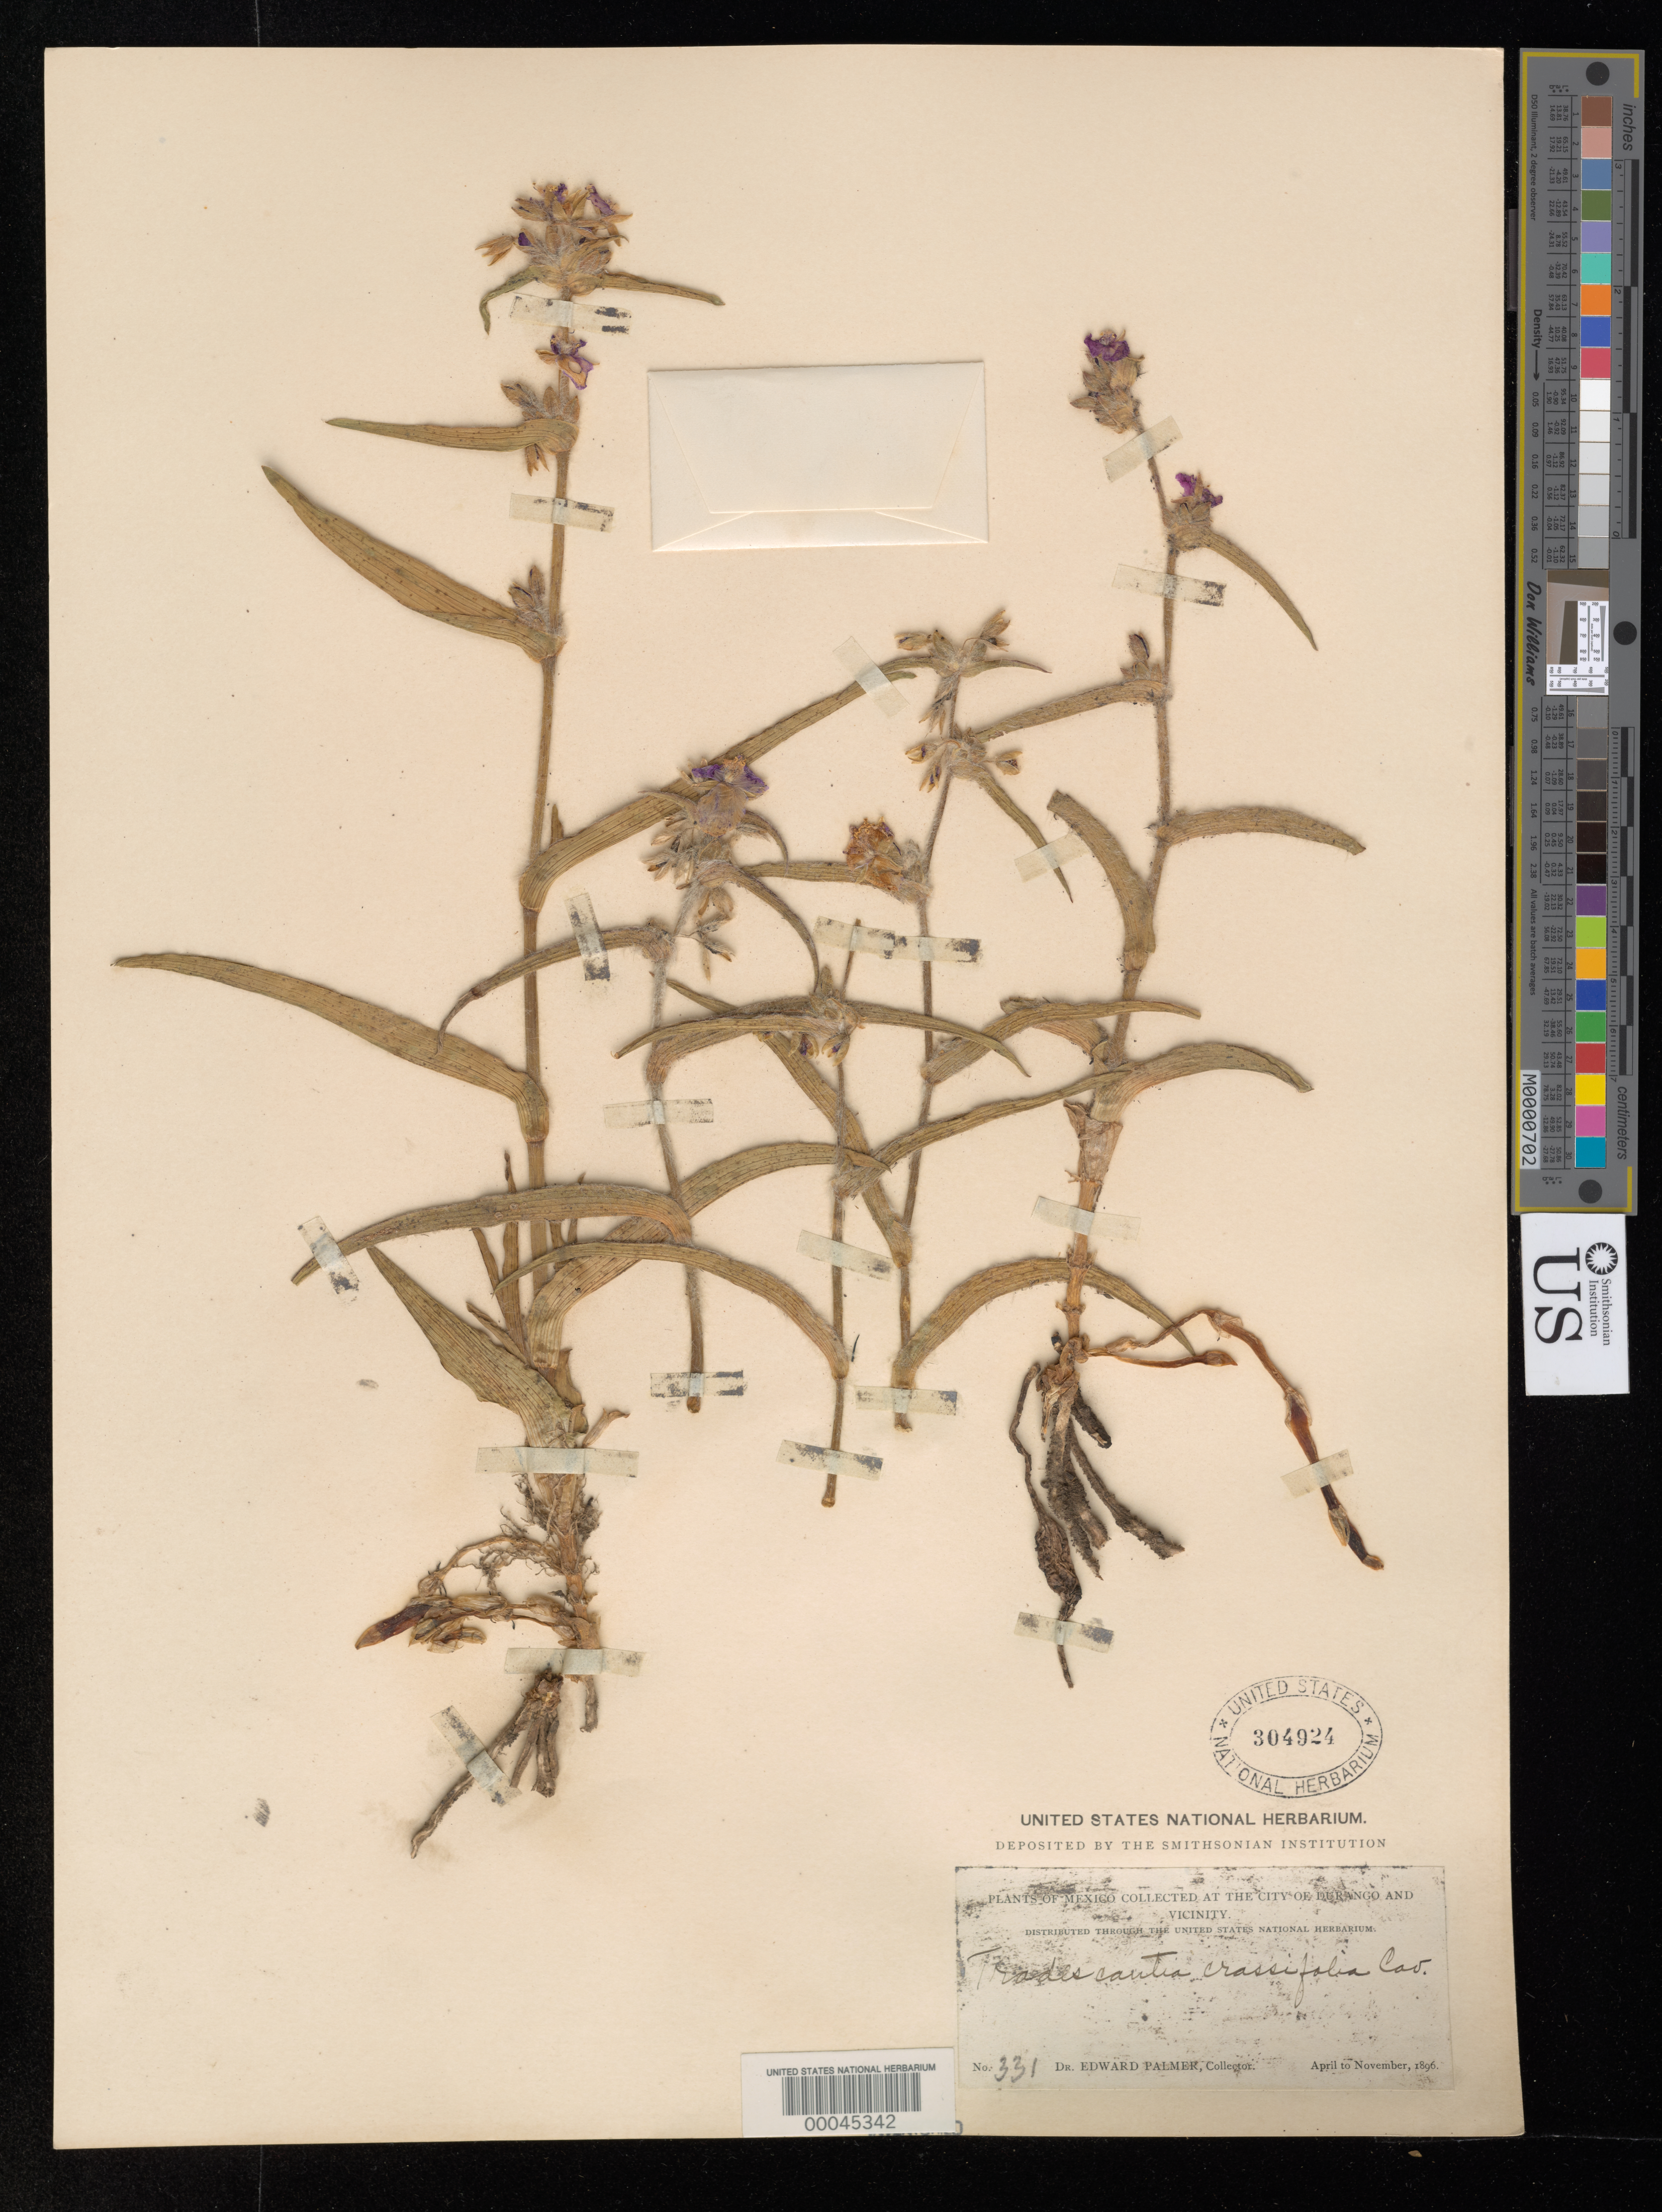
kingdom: Plantae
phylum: Tracheophyta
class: Liliopsida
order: Commelinales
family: Commelinaceae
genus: Tradescantia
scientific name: Tradescantia crassifolia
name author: Cav.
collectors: E. Palmer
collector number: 331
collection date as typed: Apr 1896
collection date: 1896-04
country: Mexico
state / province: Durango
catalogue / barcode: US 304924